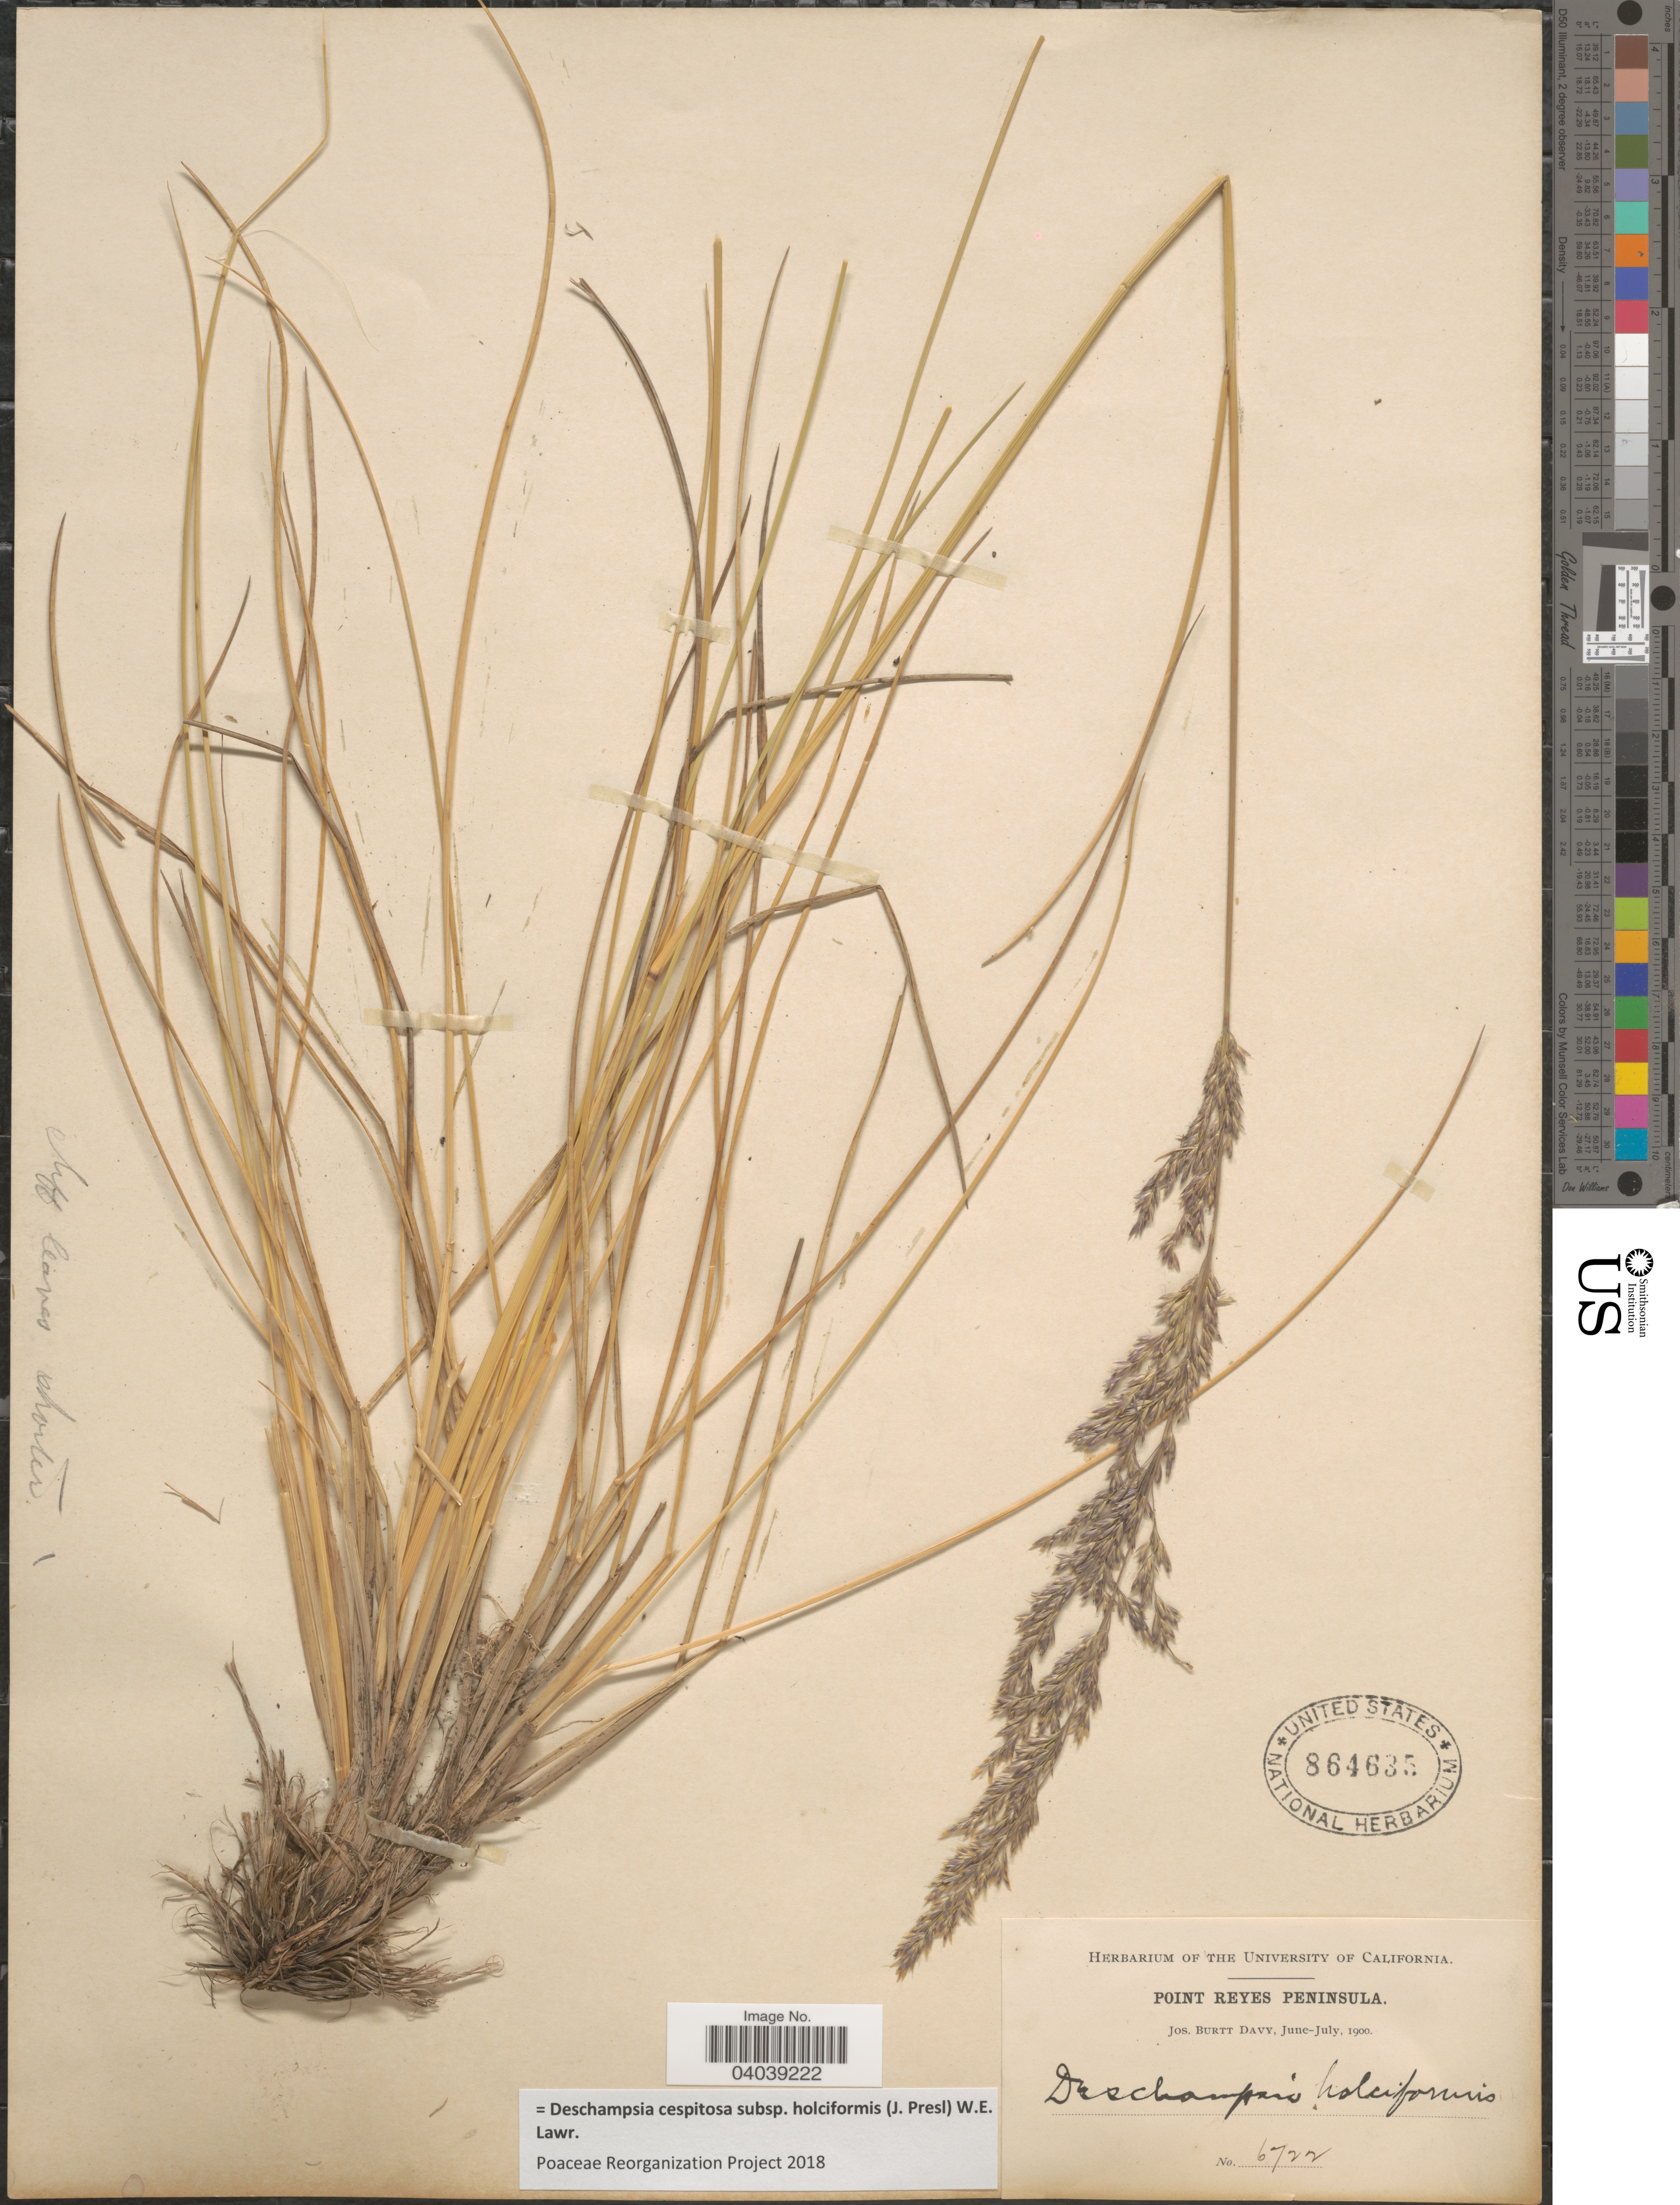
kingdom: Plantae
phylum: Tracheophyta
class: Liliopsida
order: Poales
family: Poaceae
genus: Deschampsia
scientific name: Deschampsia cespitosa subsp. holciformis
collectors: J. Burtt Davy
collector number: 6722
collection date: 1900-06/1900-07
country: United States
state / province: California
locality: Point Reyes Peninsula.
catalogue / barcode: US 864635